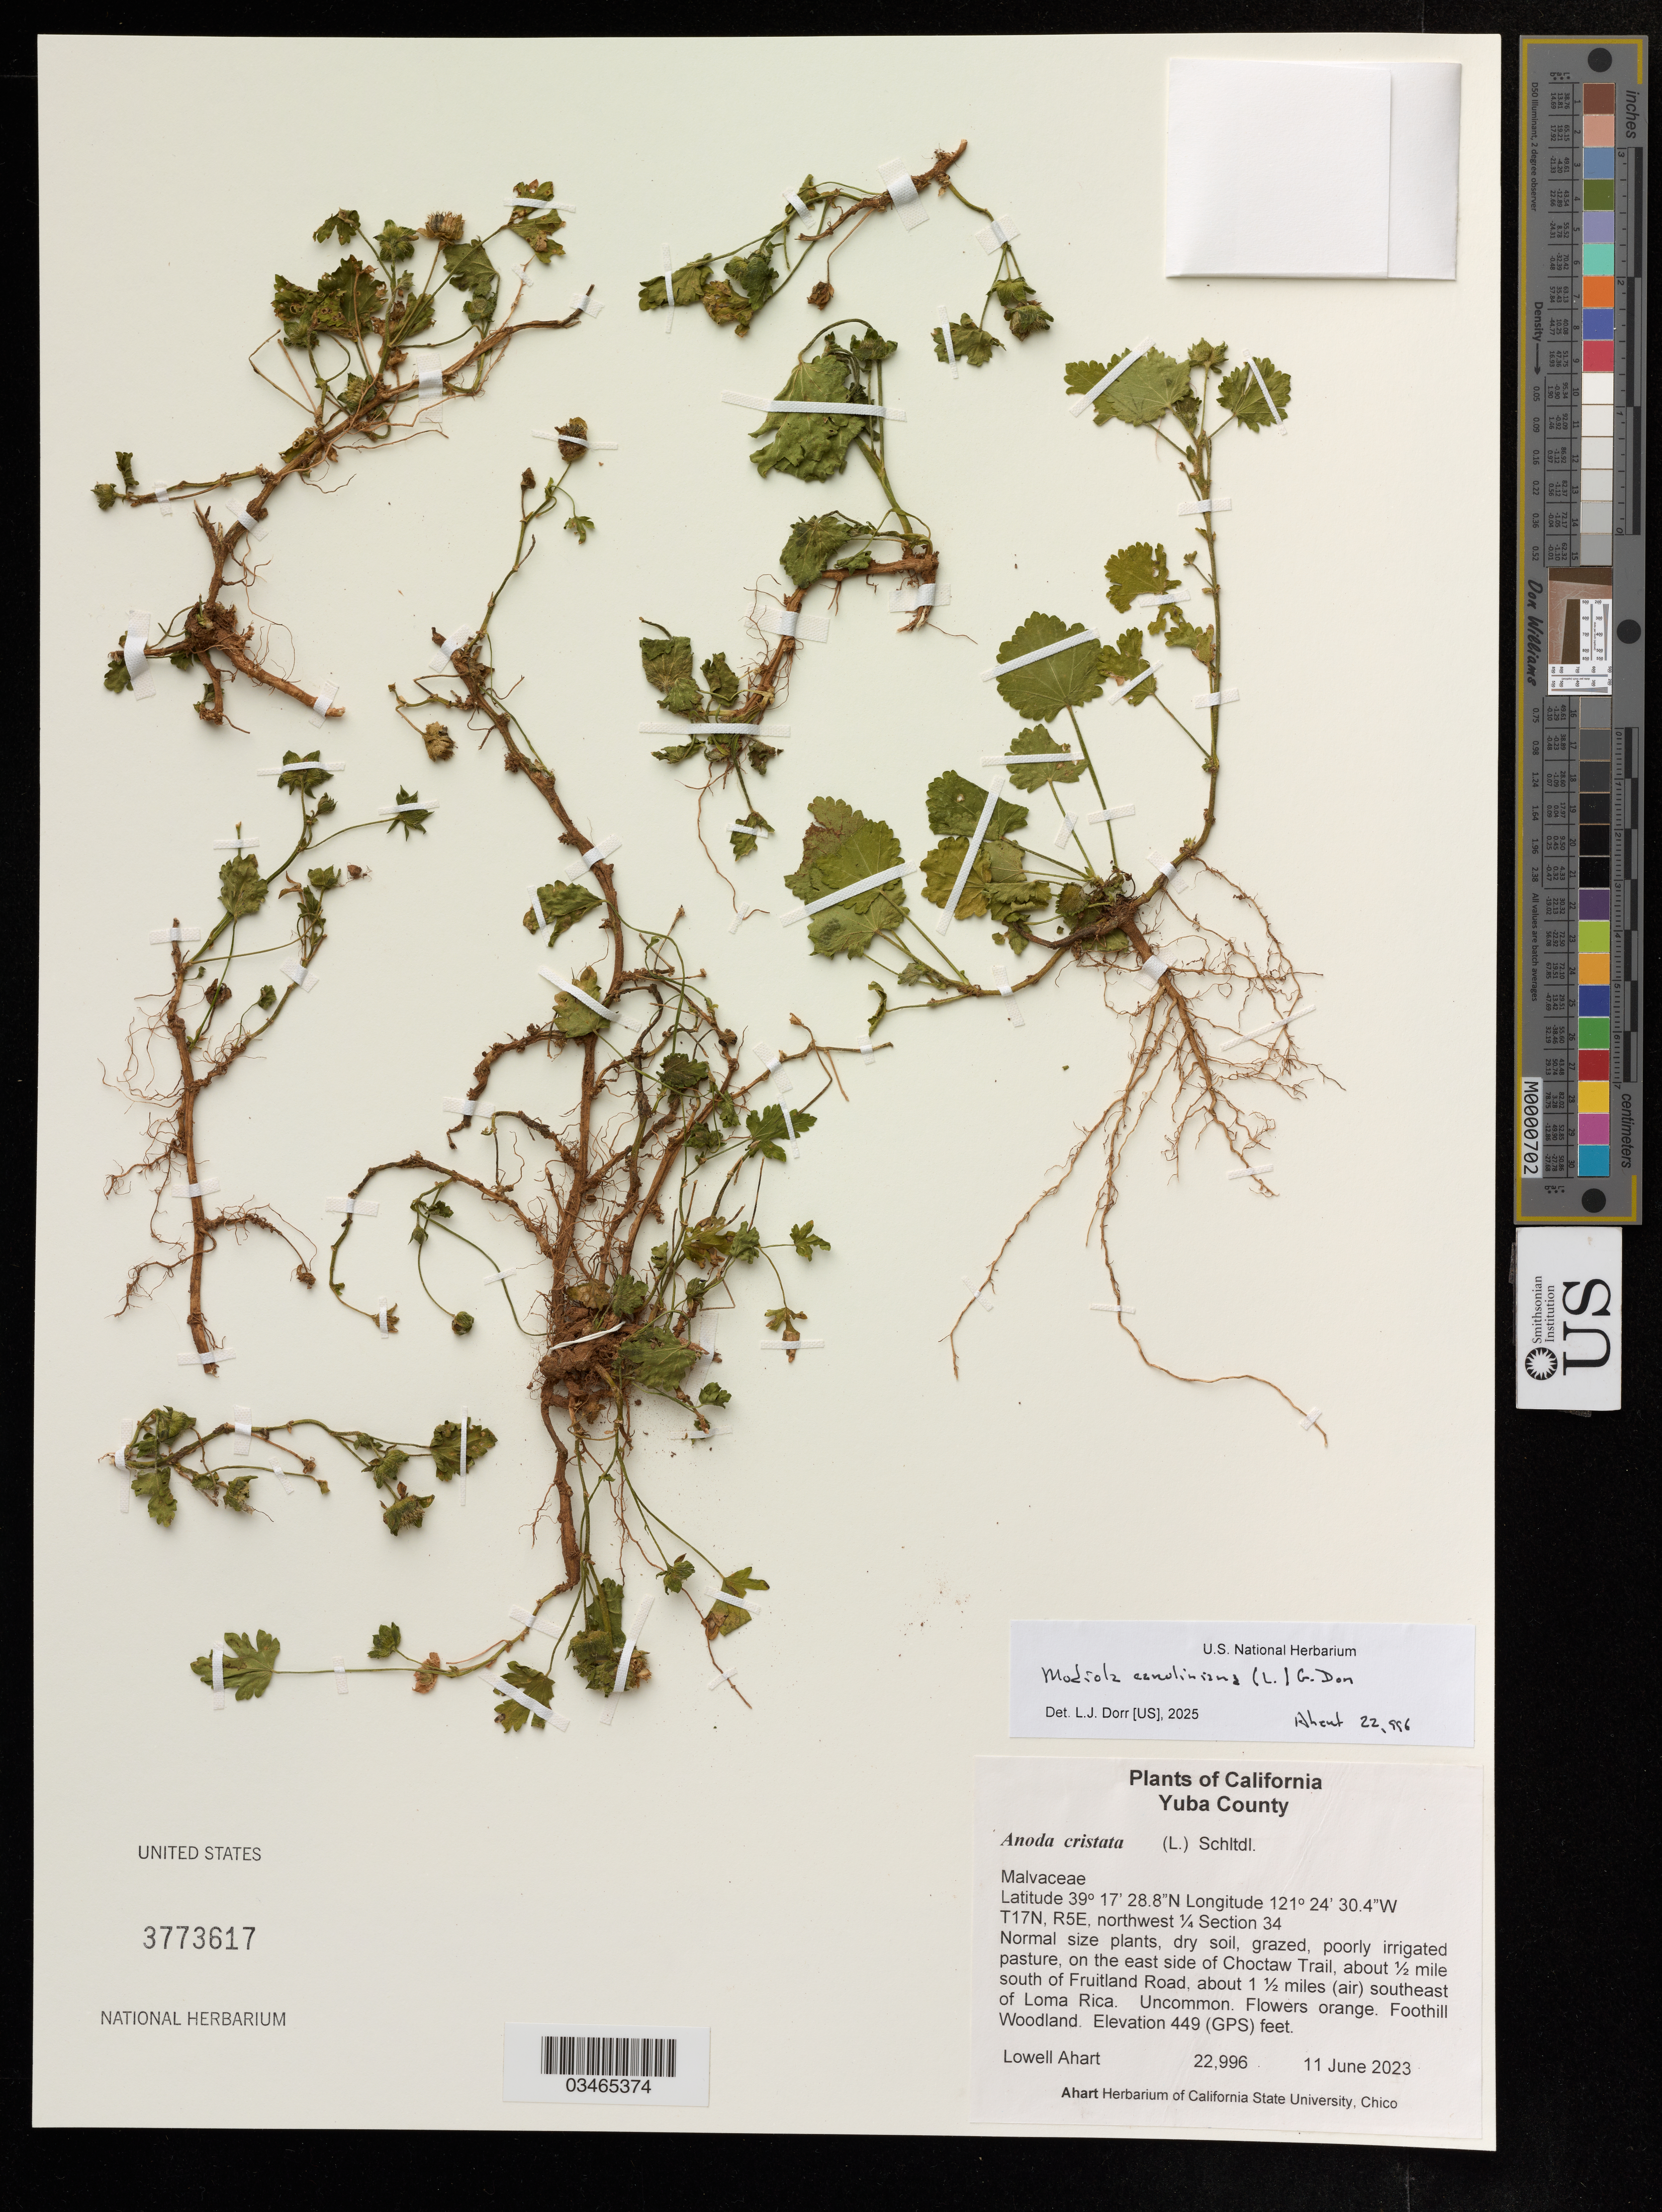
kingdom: Plantae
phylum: Tracheophyta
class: Magnoliopsida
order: Malvales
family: Malvaceae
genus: Modiola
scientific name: Modiola caroliniana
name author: (L.) G. Don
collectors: L. Ahart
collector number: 22,996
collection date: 2023-06-11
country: United States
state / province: California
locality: Yuba County, on the east side of Choctaw Trail, about ½ mile south of Fruitland Road, about 1½ miles southeast of Loma Rica.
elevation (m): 137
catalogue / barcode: US 3773617